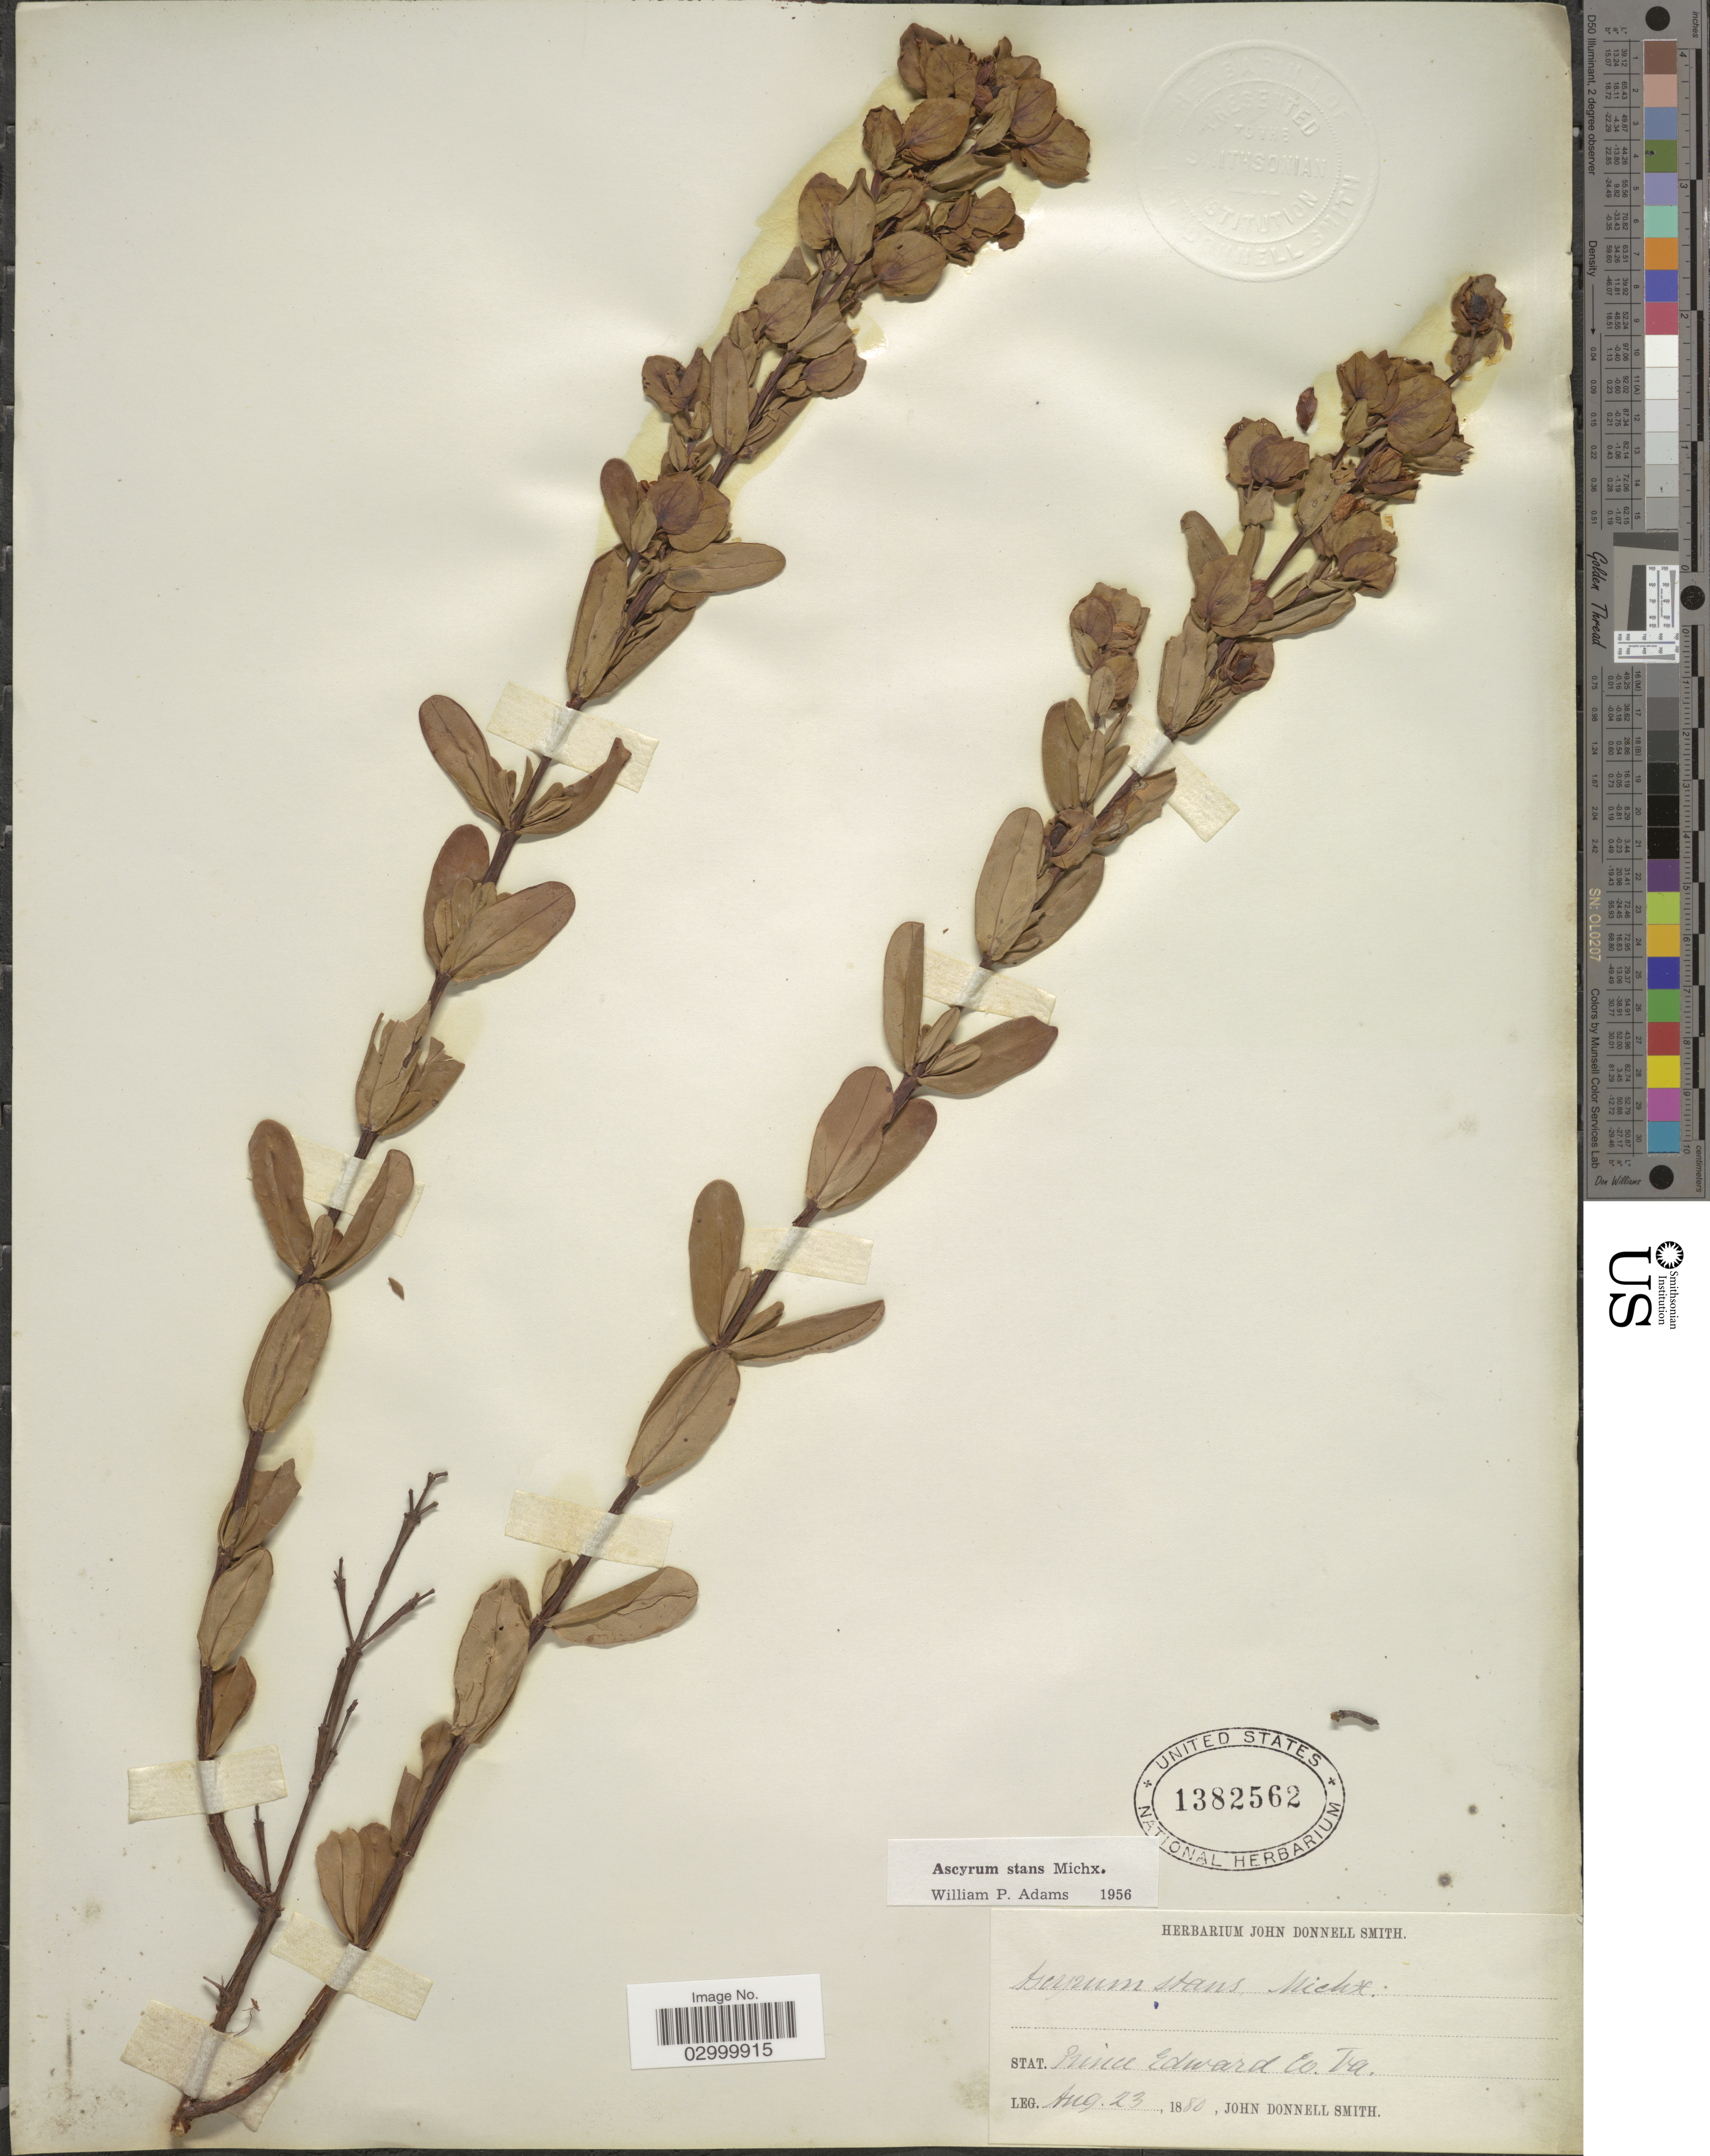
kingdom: Plantae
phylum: Tracheophyta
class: Magnoliopsida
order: Malpighiales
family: Hypericaceae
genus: Hypericum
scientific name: Hypericum crux-andreae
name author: (L.) Crantz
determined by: Strong, Mark T., (BOT), Smithsonian Institution - National Museum of Natural History (UNITED STATES)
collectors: J. Donnell Smith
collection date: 1880-08-23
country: United States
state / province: Virginia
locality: Stat. Prairie Edward Cp. Va.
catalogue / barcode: US 1382562